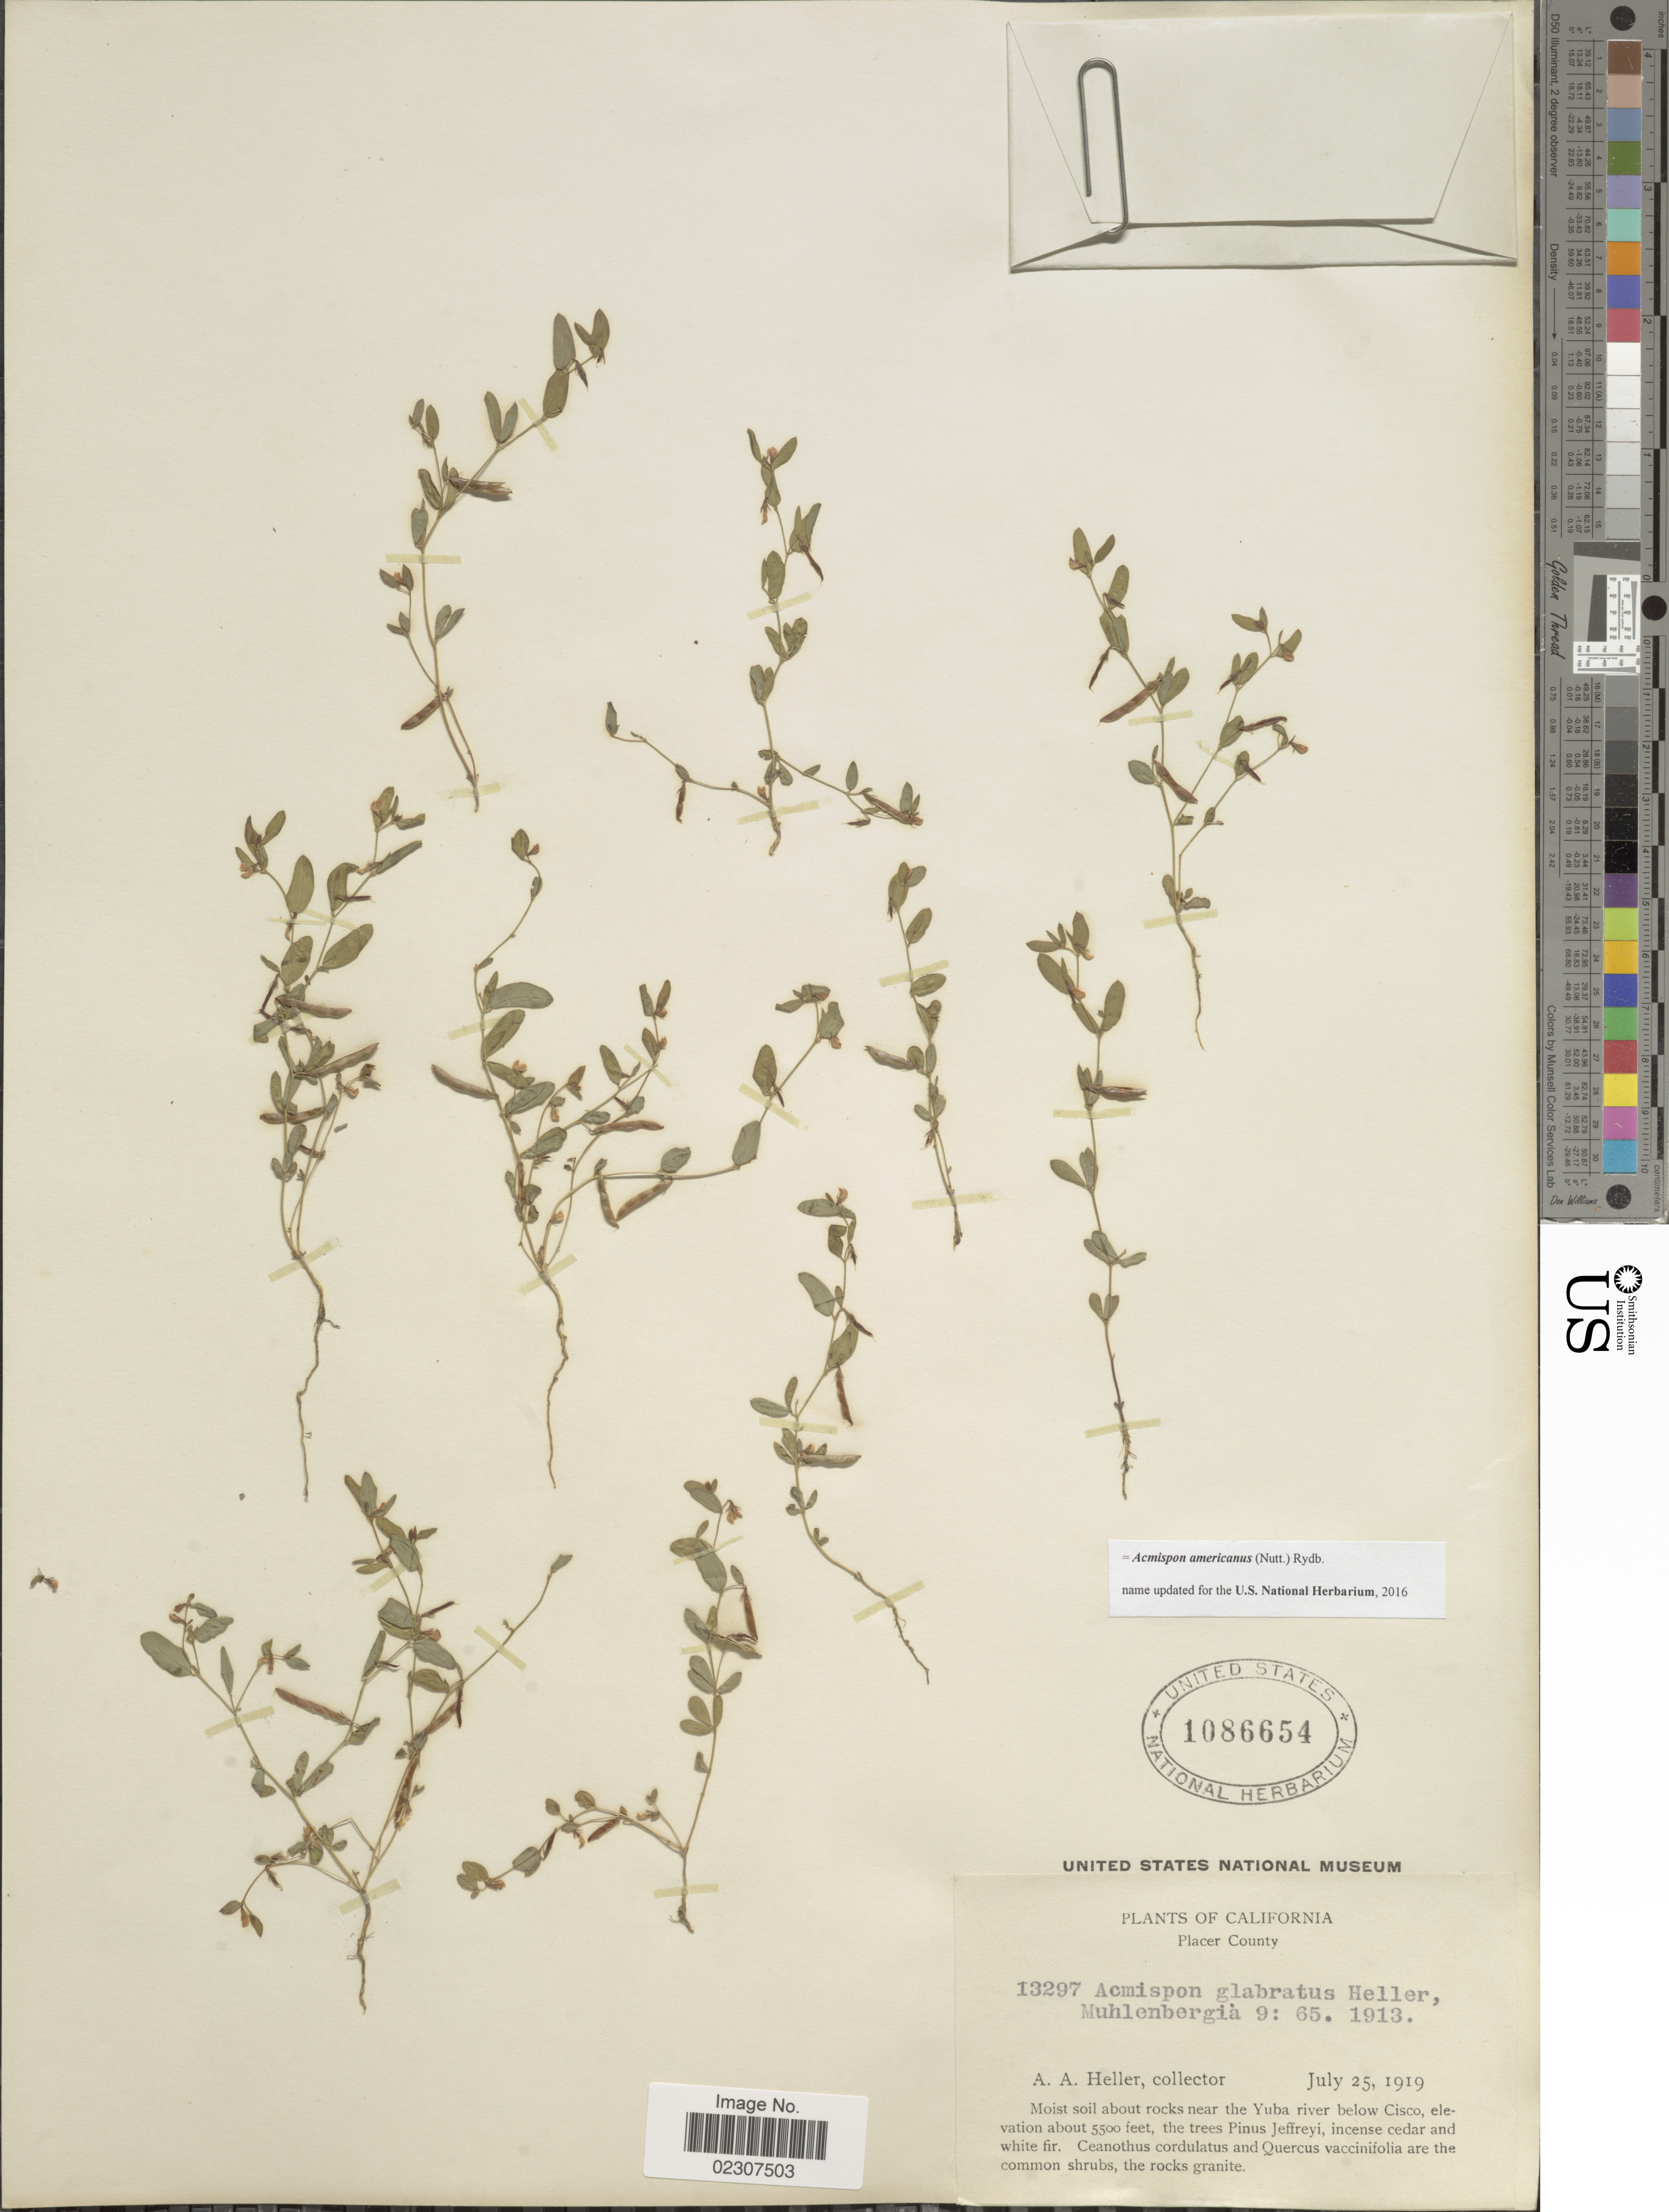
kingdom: Plantae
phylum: Tracheophyta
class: Magnoliopsida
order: Fabales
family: Fabaceae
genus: Acmispon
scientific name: Acmispon americanus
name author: (Nutt.) Rydb.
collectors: A. A. Heller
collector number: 13297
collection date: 1919-07-25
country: United States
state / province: California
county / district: Placer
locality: California, Placer County, Moist soil about rocks near the Yuba river below Cisco.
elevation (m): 1676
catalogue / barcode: US 1086654